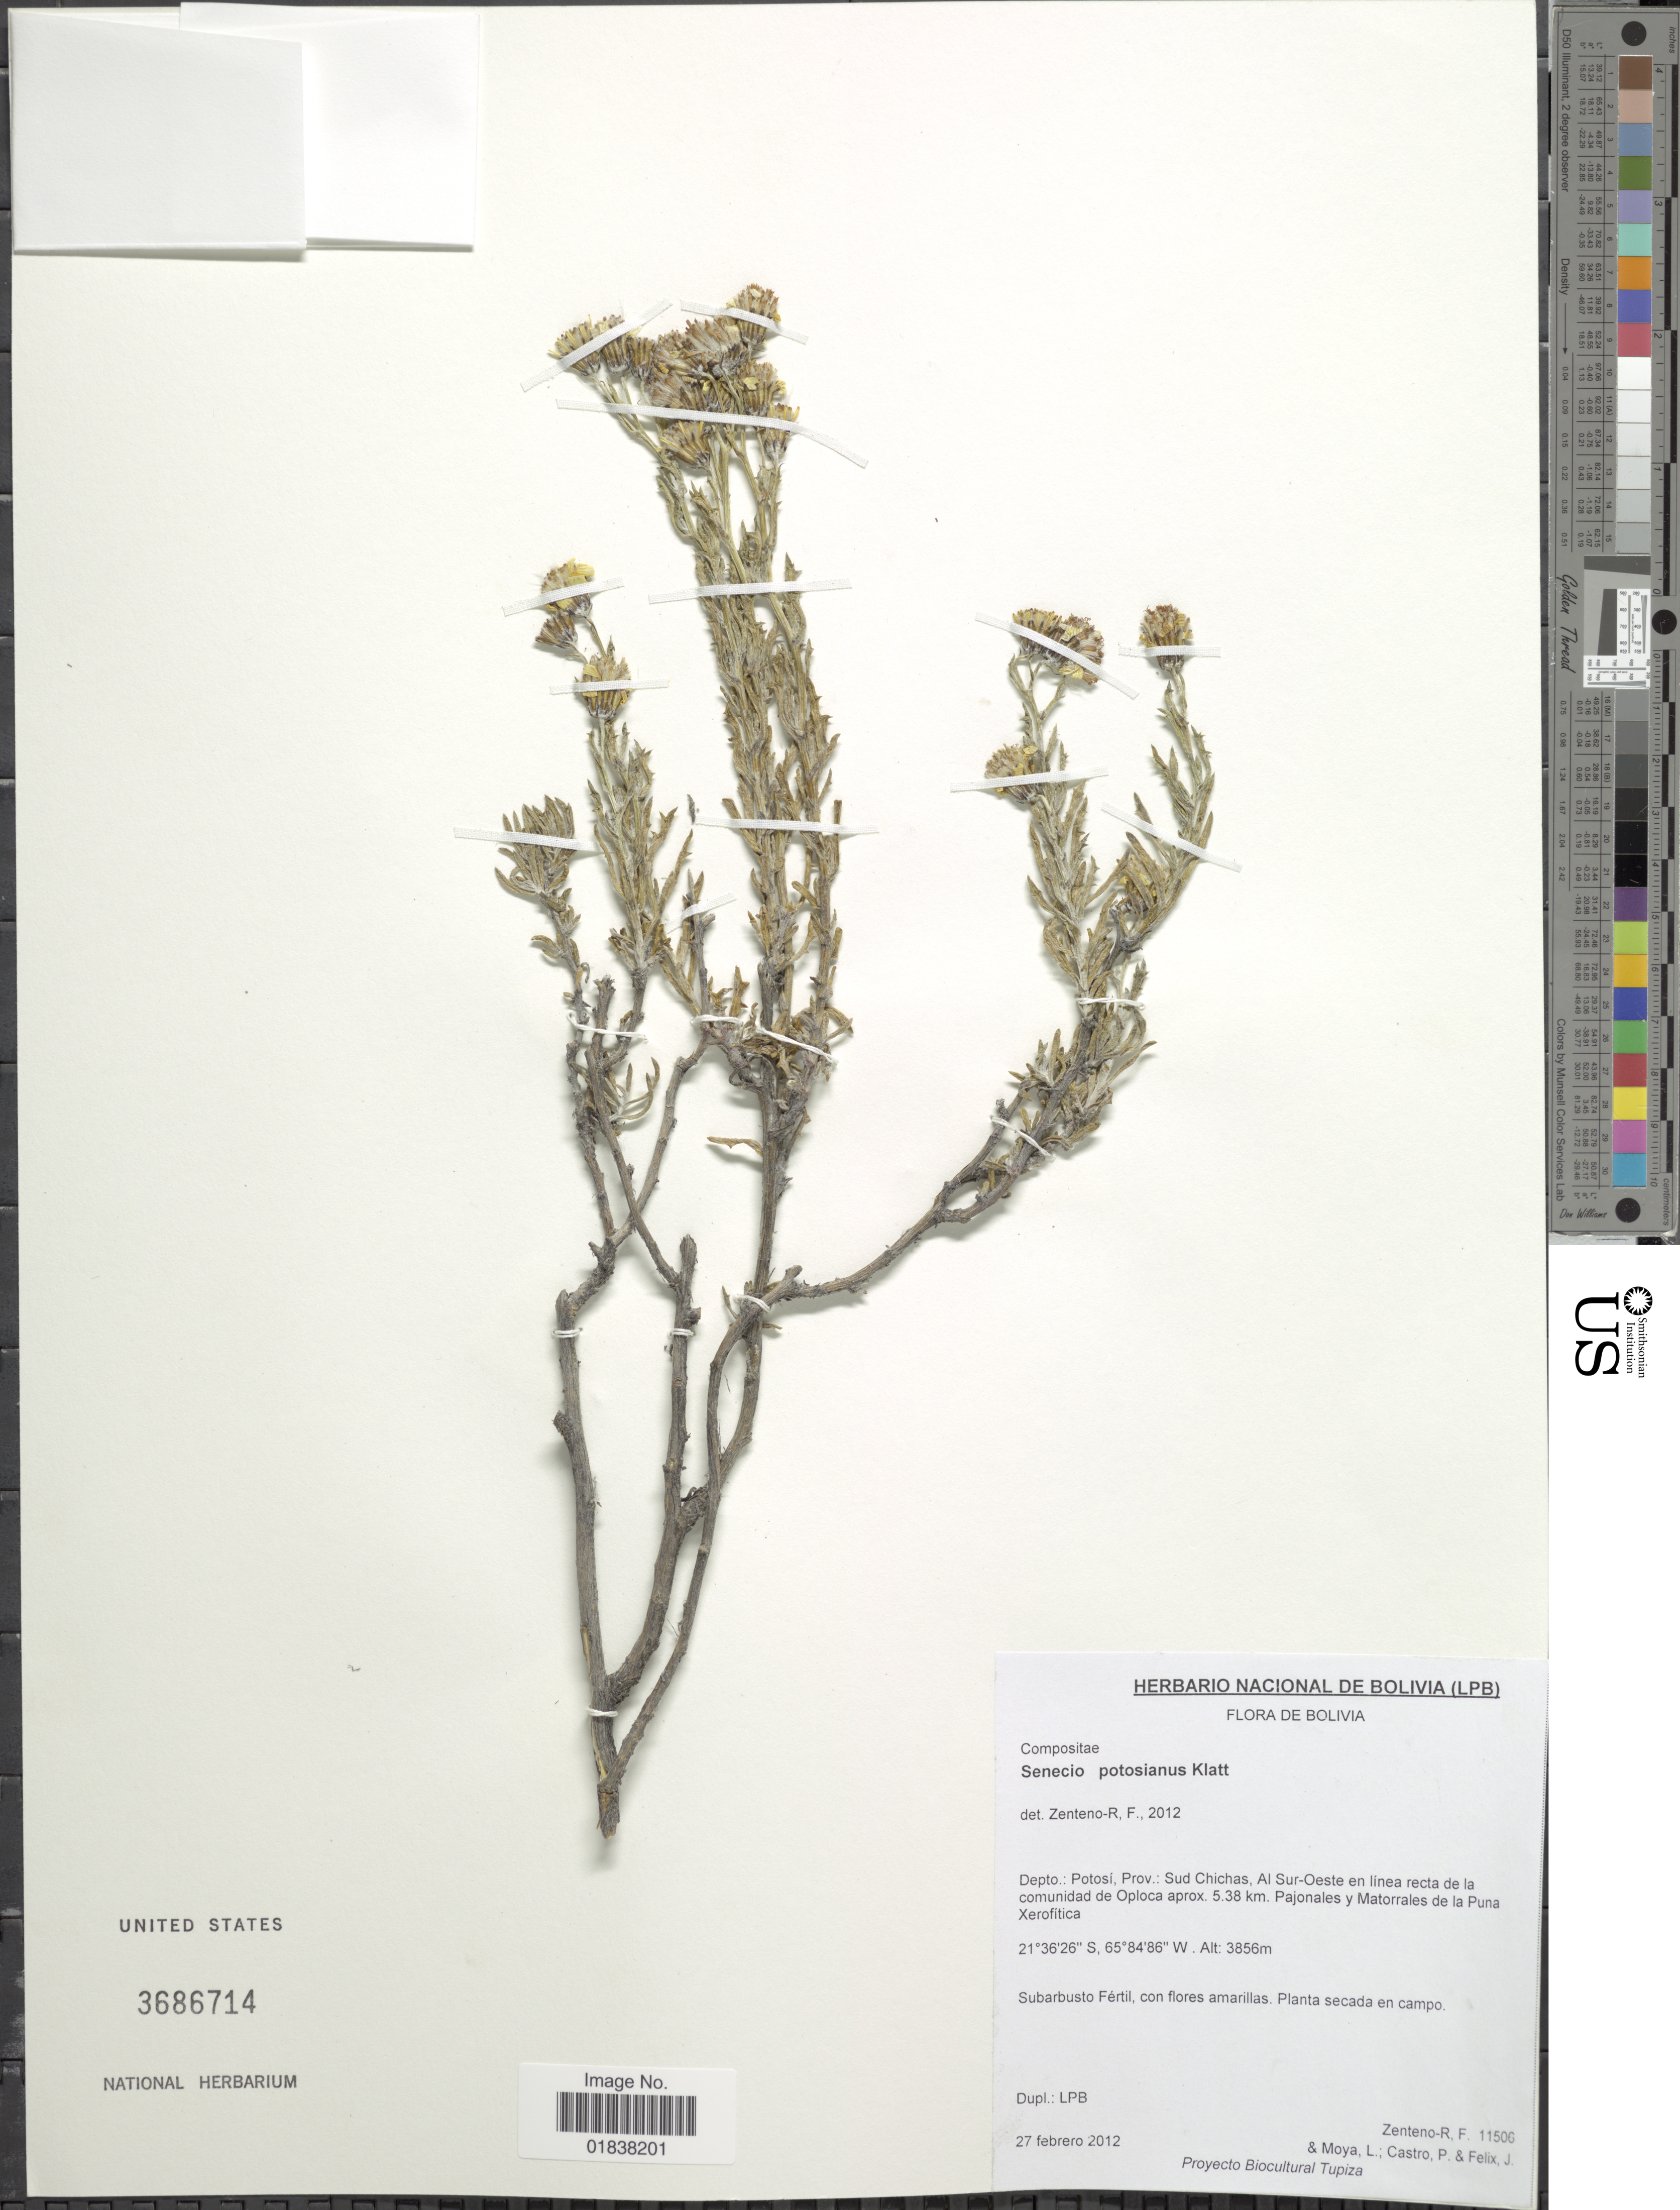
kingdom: Plantae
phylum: Tracheophyta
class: Magnoliopsida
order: Asterales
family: Asteraceae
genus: Senecio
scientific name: Senecio potosianus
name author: Klatt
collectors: F. Zenteno, L. Moya, P. Castro & J. Félix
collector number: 11506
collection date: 2012-02-27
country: Bolivia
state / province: Potosi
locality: Prov. Sud Chichas, Al Sur-Oeste en linea recta de la comunidad de Oploca aprox. 5.38 km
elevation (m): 3856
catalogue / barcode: US 3686714